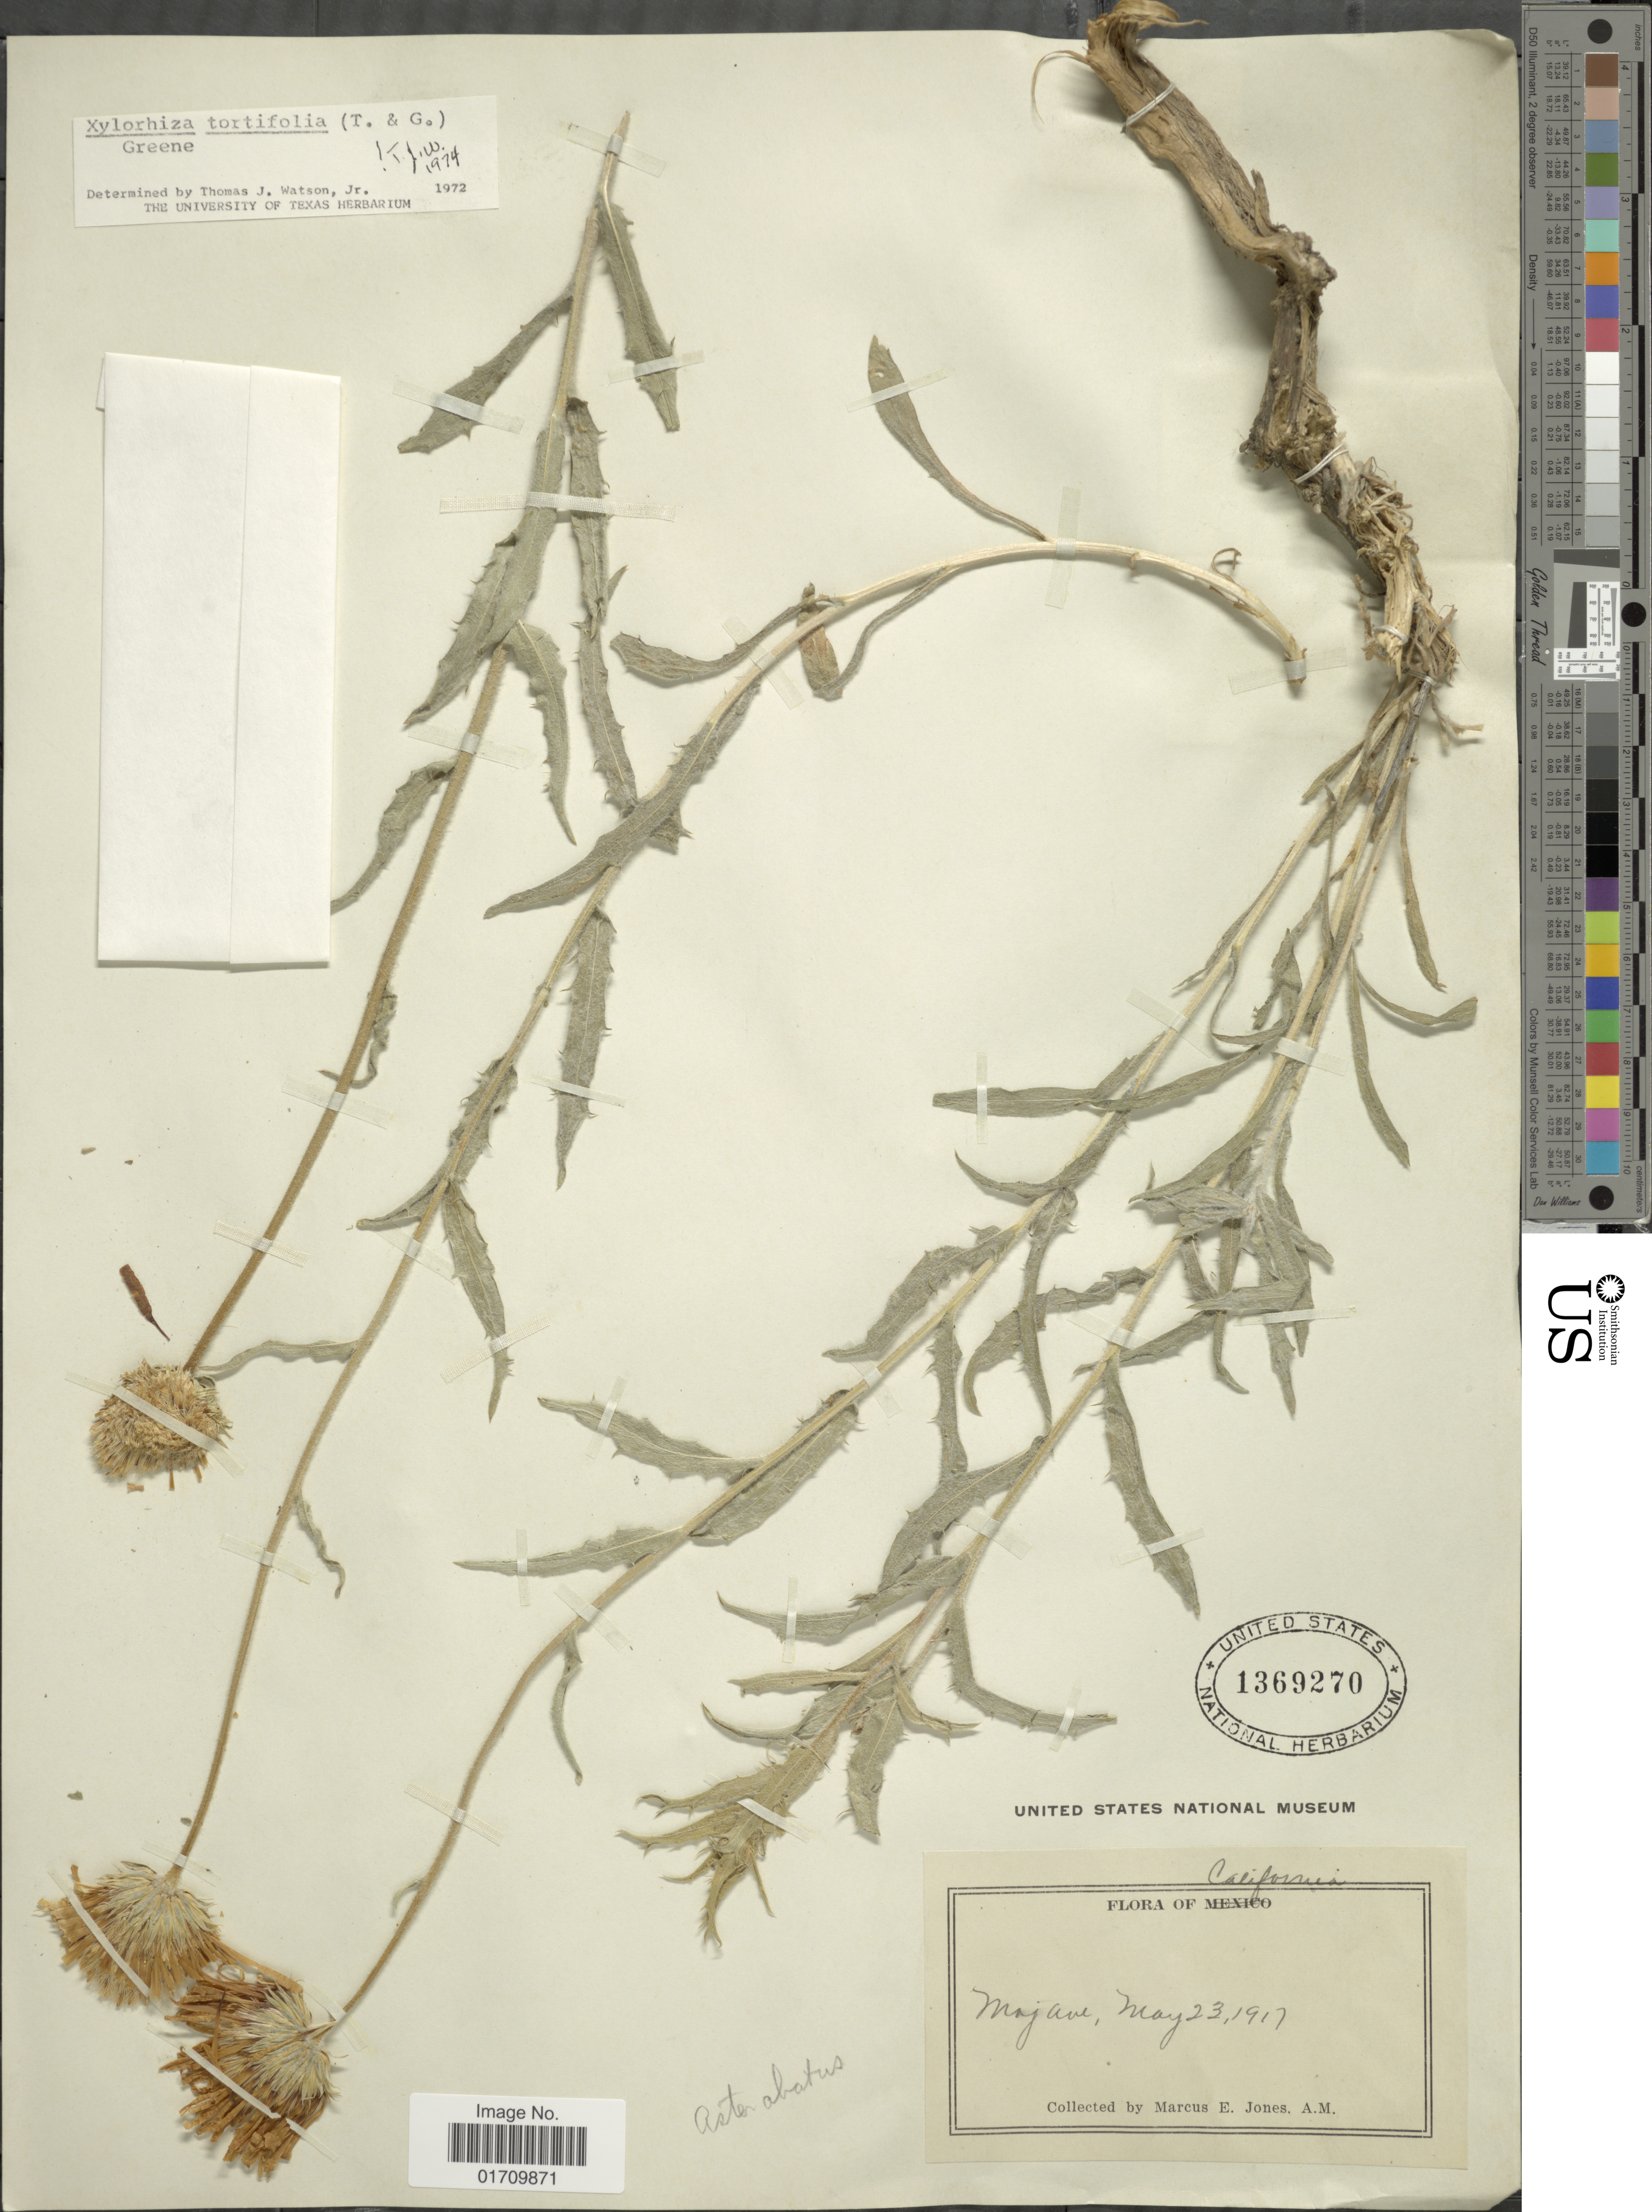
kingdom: Plantae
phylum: Tracheophyta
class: Magnoliopsida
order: Asterales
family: Asteraceae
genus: Xylorhiza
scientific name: Xylorhiza tortifolia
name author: (Torr. & A. Gray) Greene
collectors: M. E. Jones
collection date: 1917-05-23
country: United States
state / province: California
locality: Mojave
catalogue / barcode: US 1369270